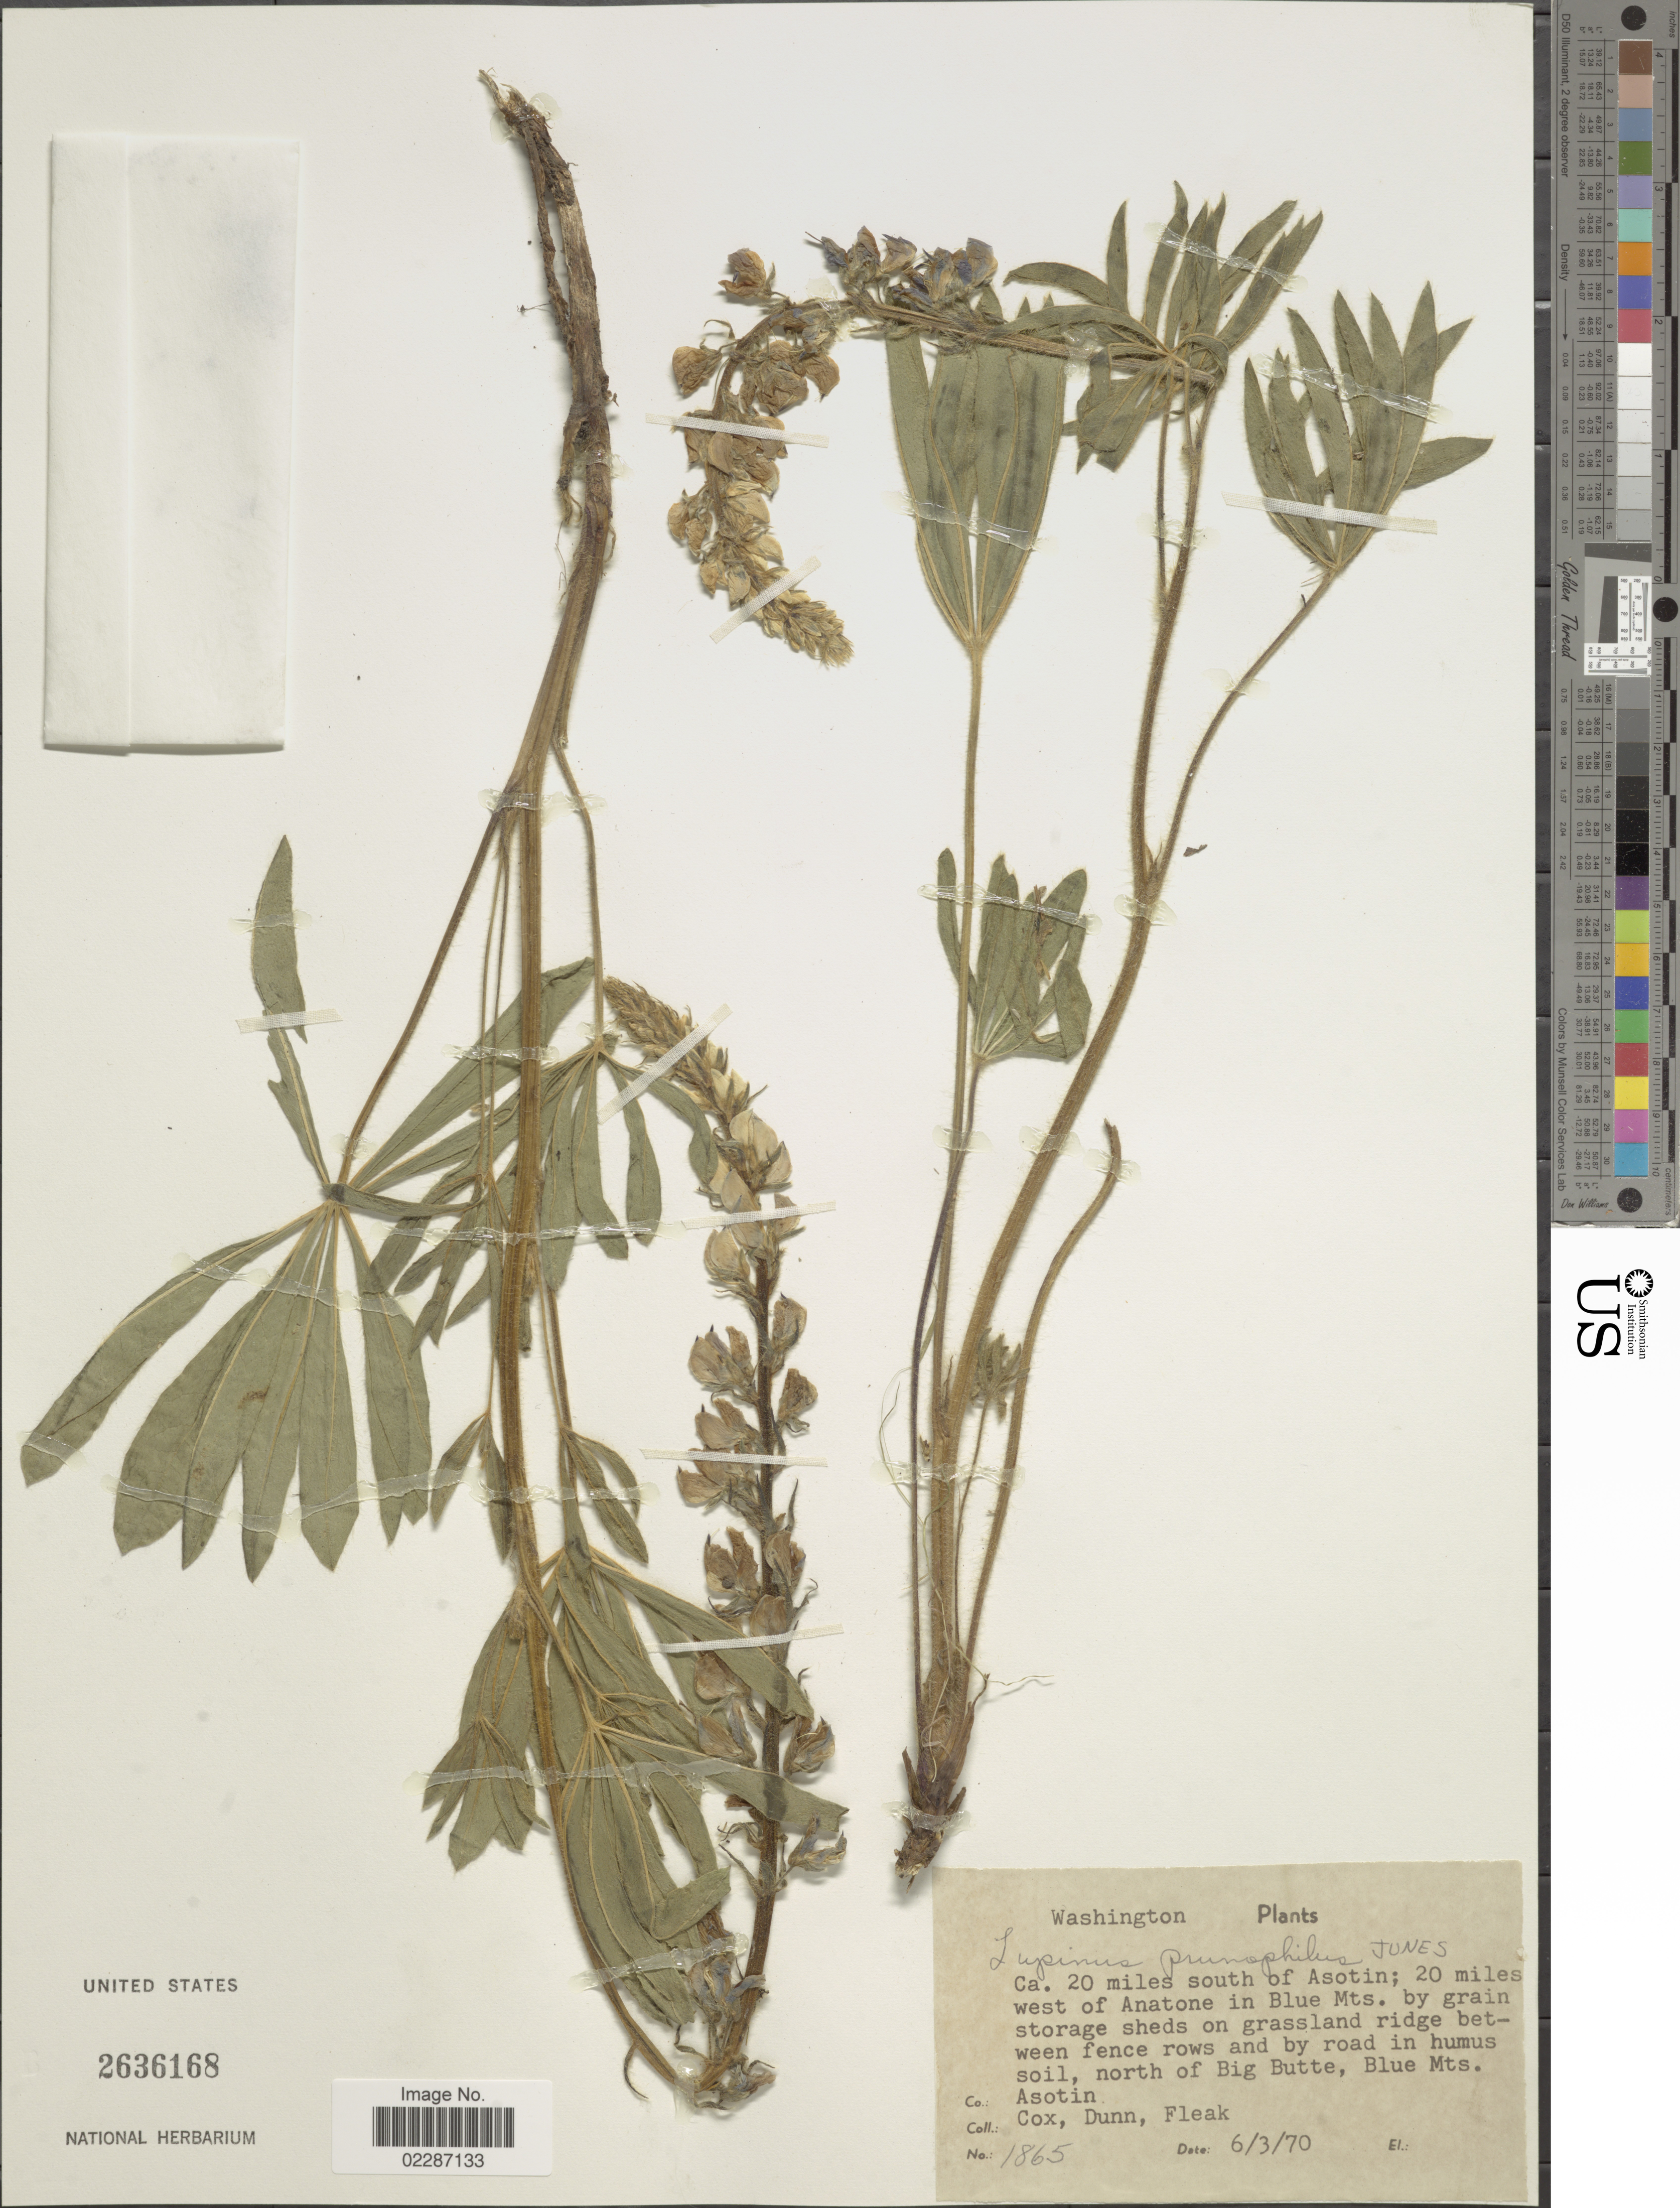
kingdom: Plantae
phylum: Tracheophyta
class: Magnoliopsida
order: Fabales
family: Fabaceae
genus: Lupinus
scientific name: Lupinus prunophilus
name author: M.E. Jones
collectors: -. Cox, Dunn, -- & L. Fleak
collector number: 1865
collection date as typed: Transcribed d/m/y: 3/6/70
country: United States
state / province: Washington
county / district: Asotin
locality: Ca. 20 miles south of Asotin; 20 miles west of Anatone in Blue Mts. by grain storage sheds on grassyland ridge between fence rows and by road in humus soil, north of Big Butte, Blue Mts. Co. Asotin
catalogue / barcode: US 2636168